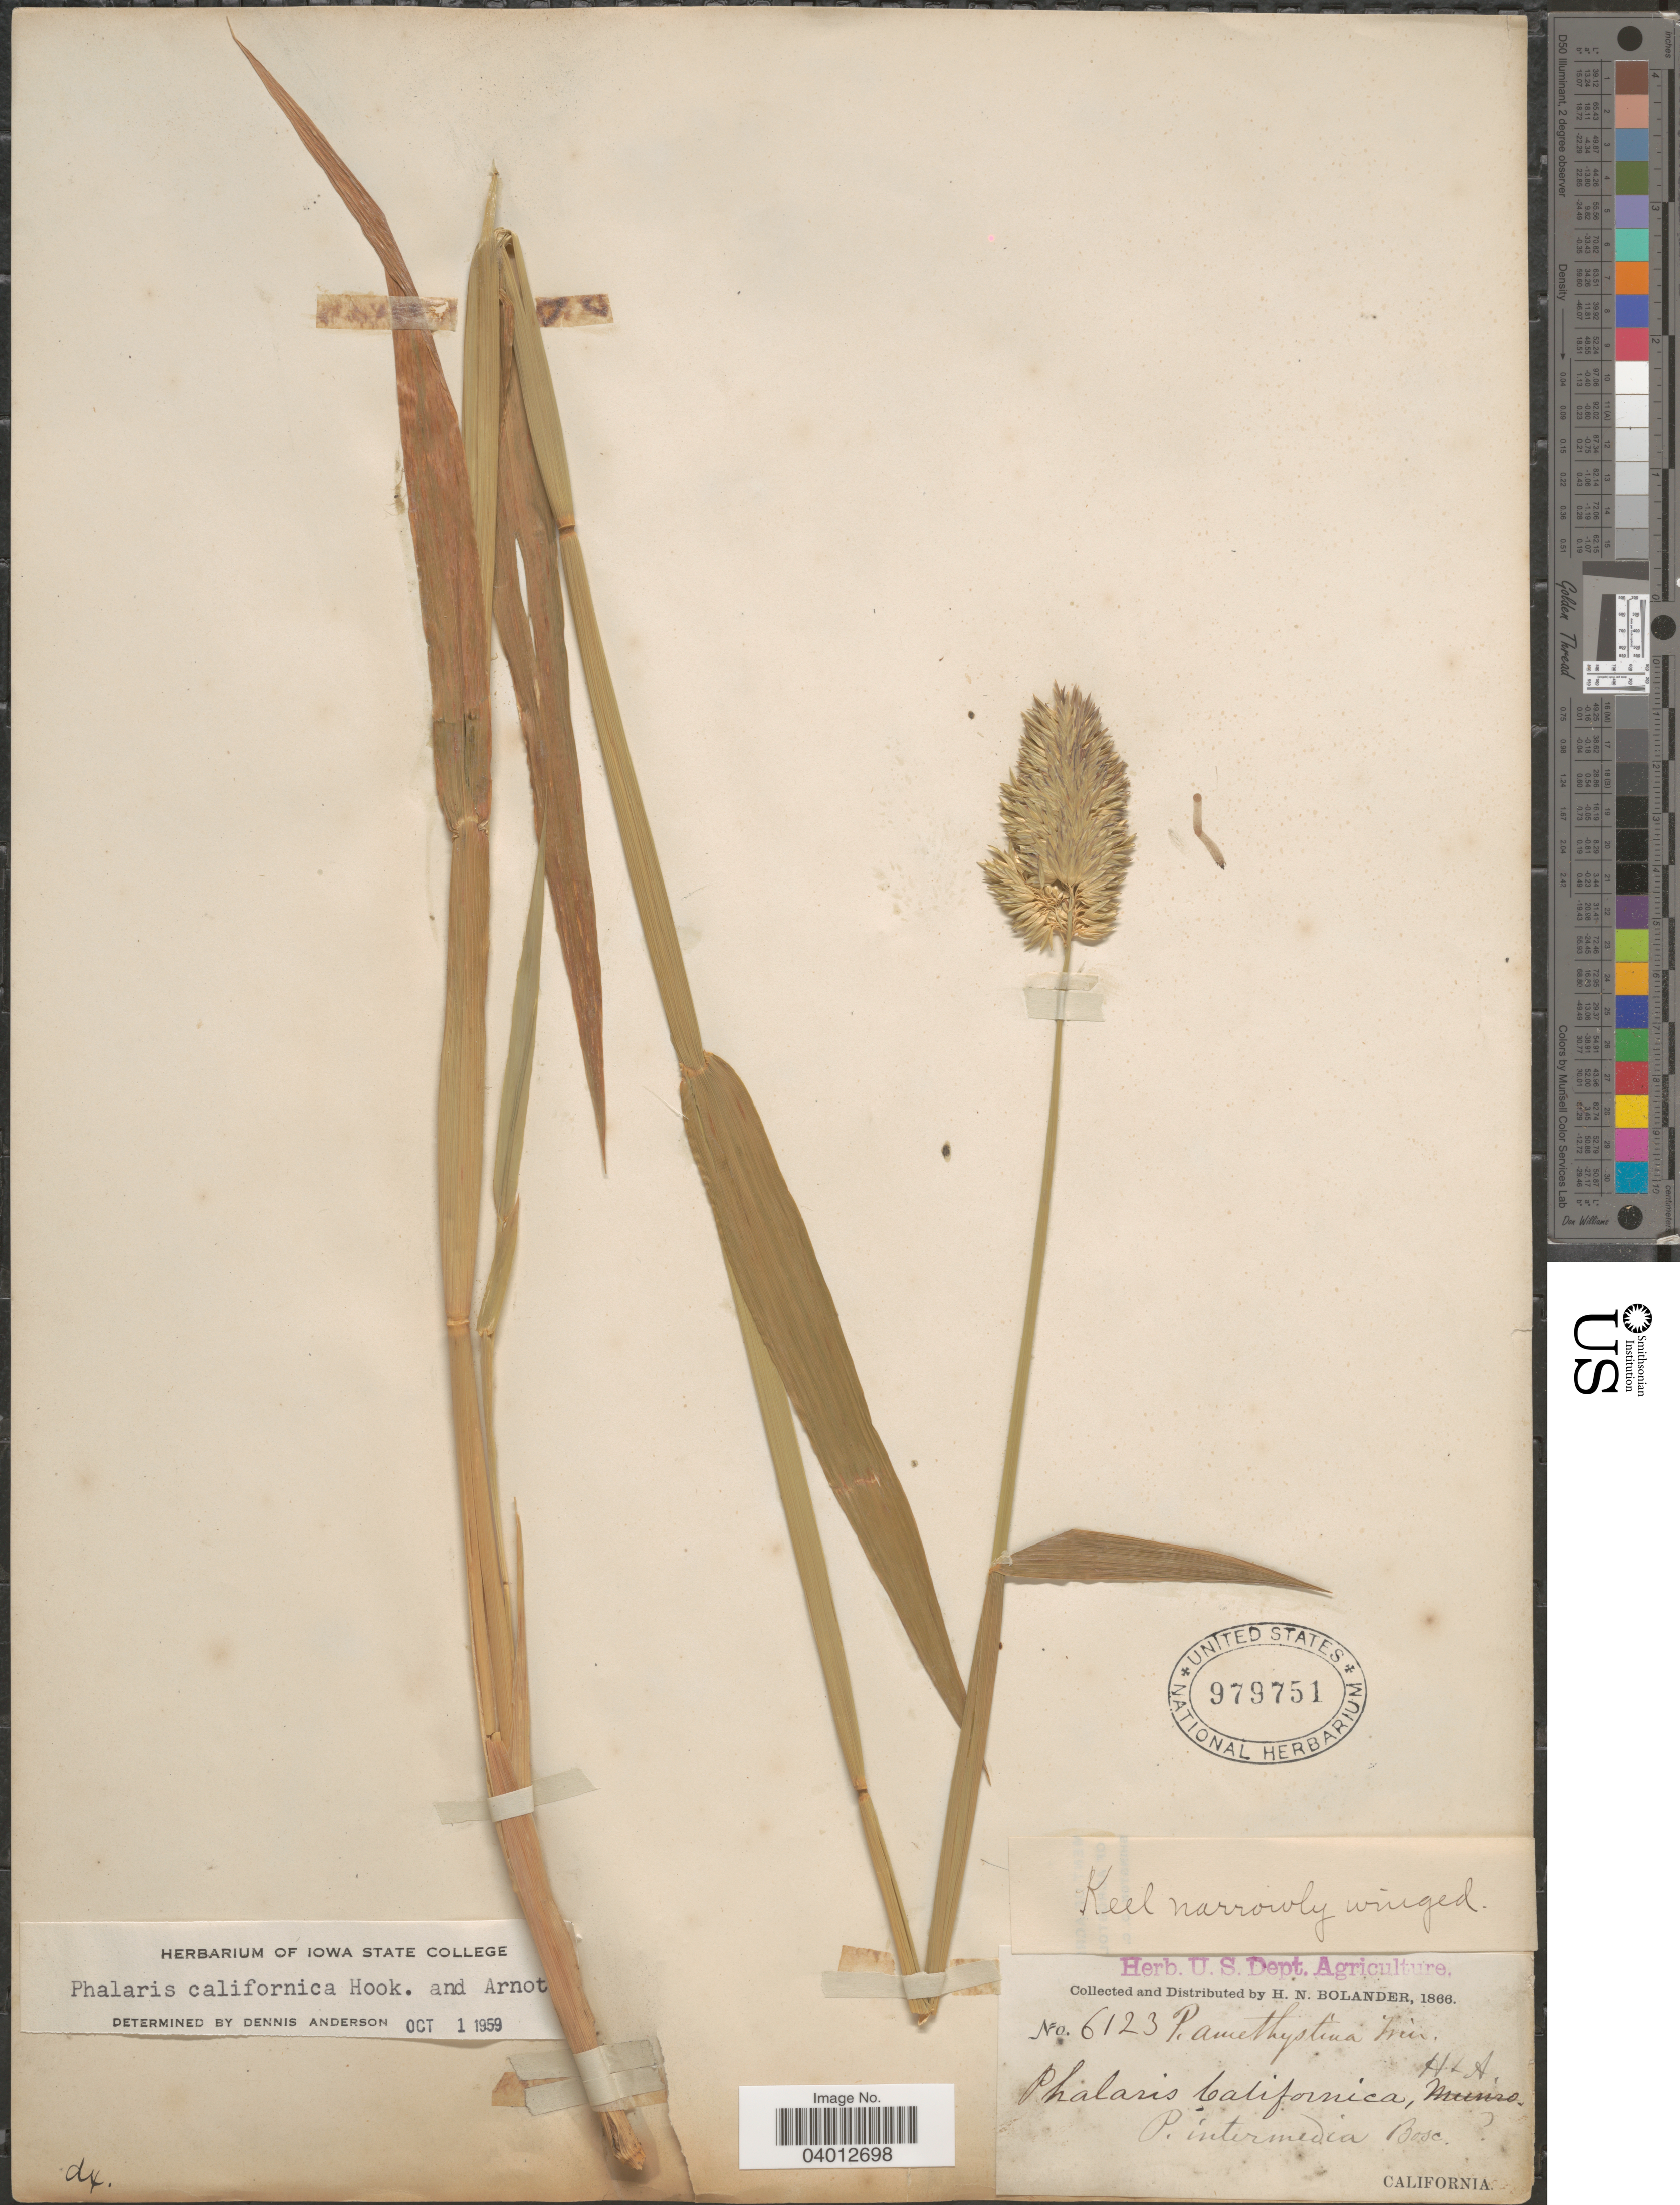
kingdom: Plantae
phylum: Tracheophyta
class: Liliopsida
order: Poales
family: Poaceae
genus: Phalaris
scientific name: Phalaris californica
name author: Hook. & Arn.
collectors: H. Bolander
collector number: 6123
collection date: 1866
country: United States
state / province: California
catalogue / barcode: US 979751